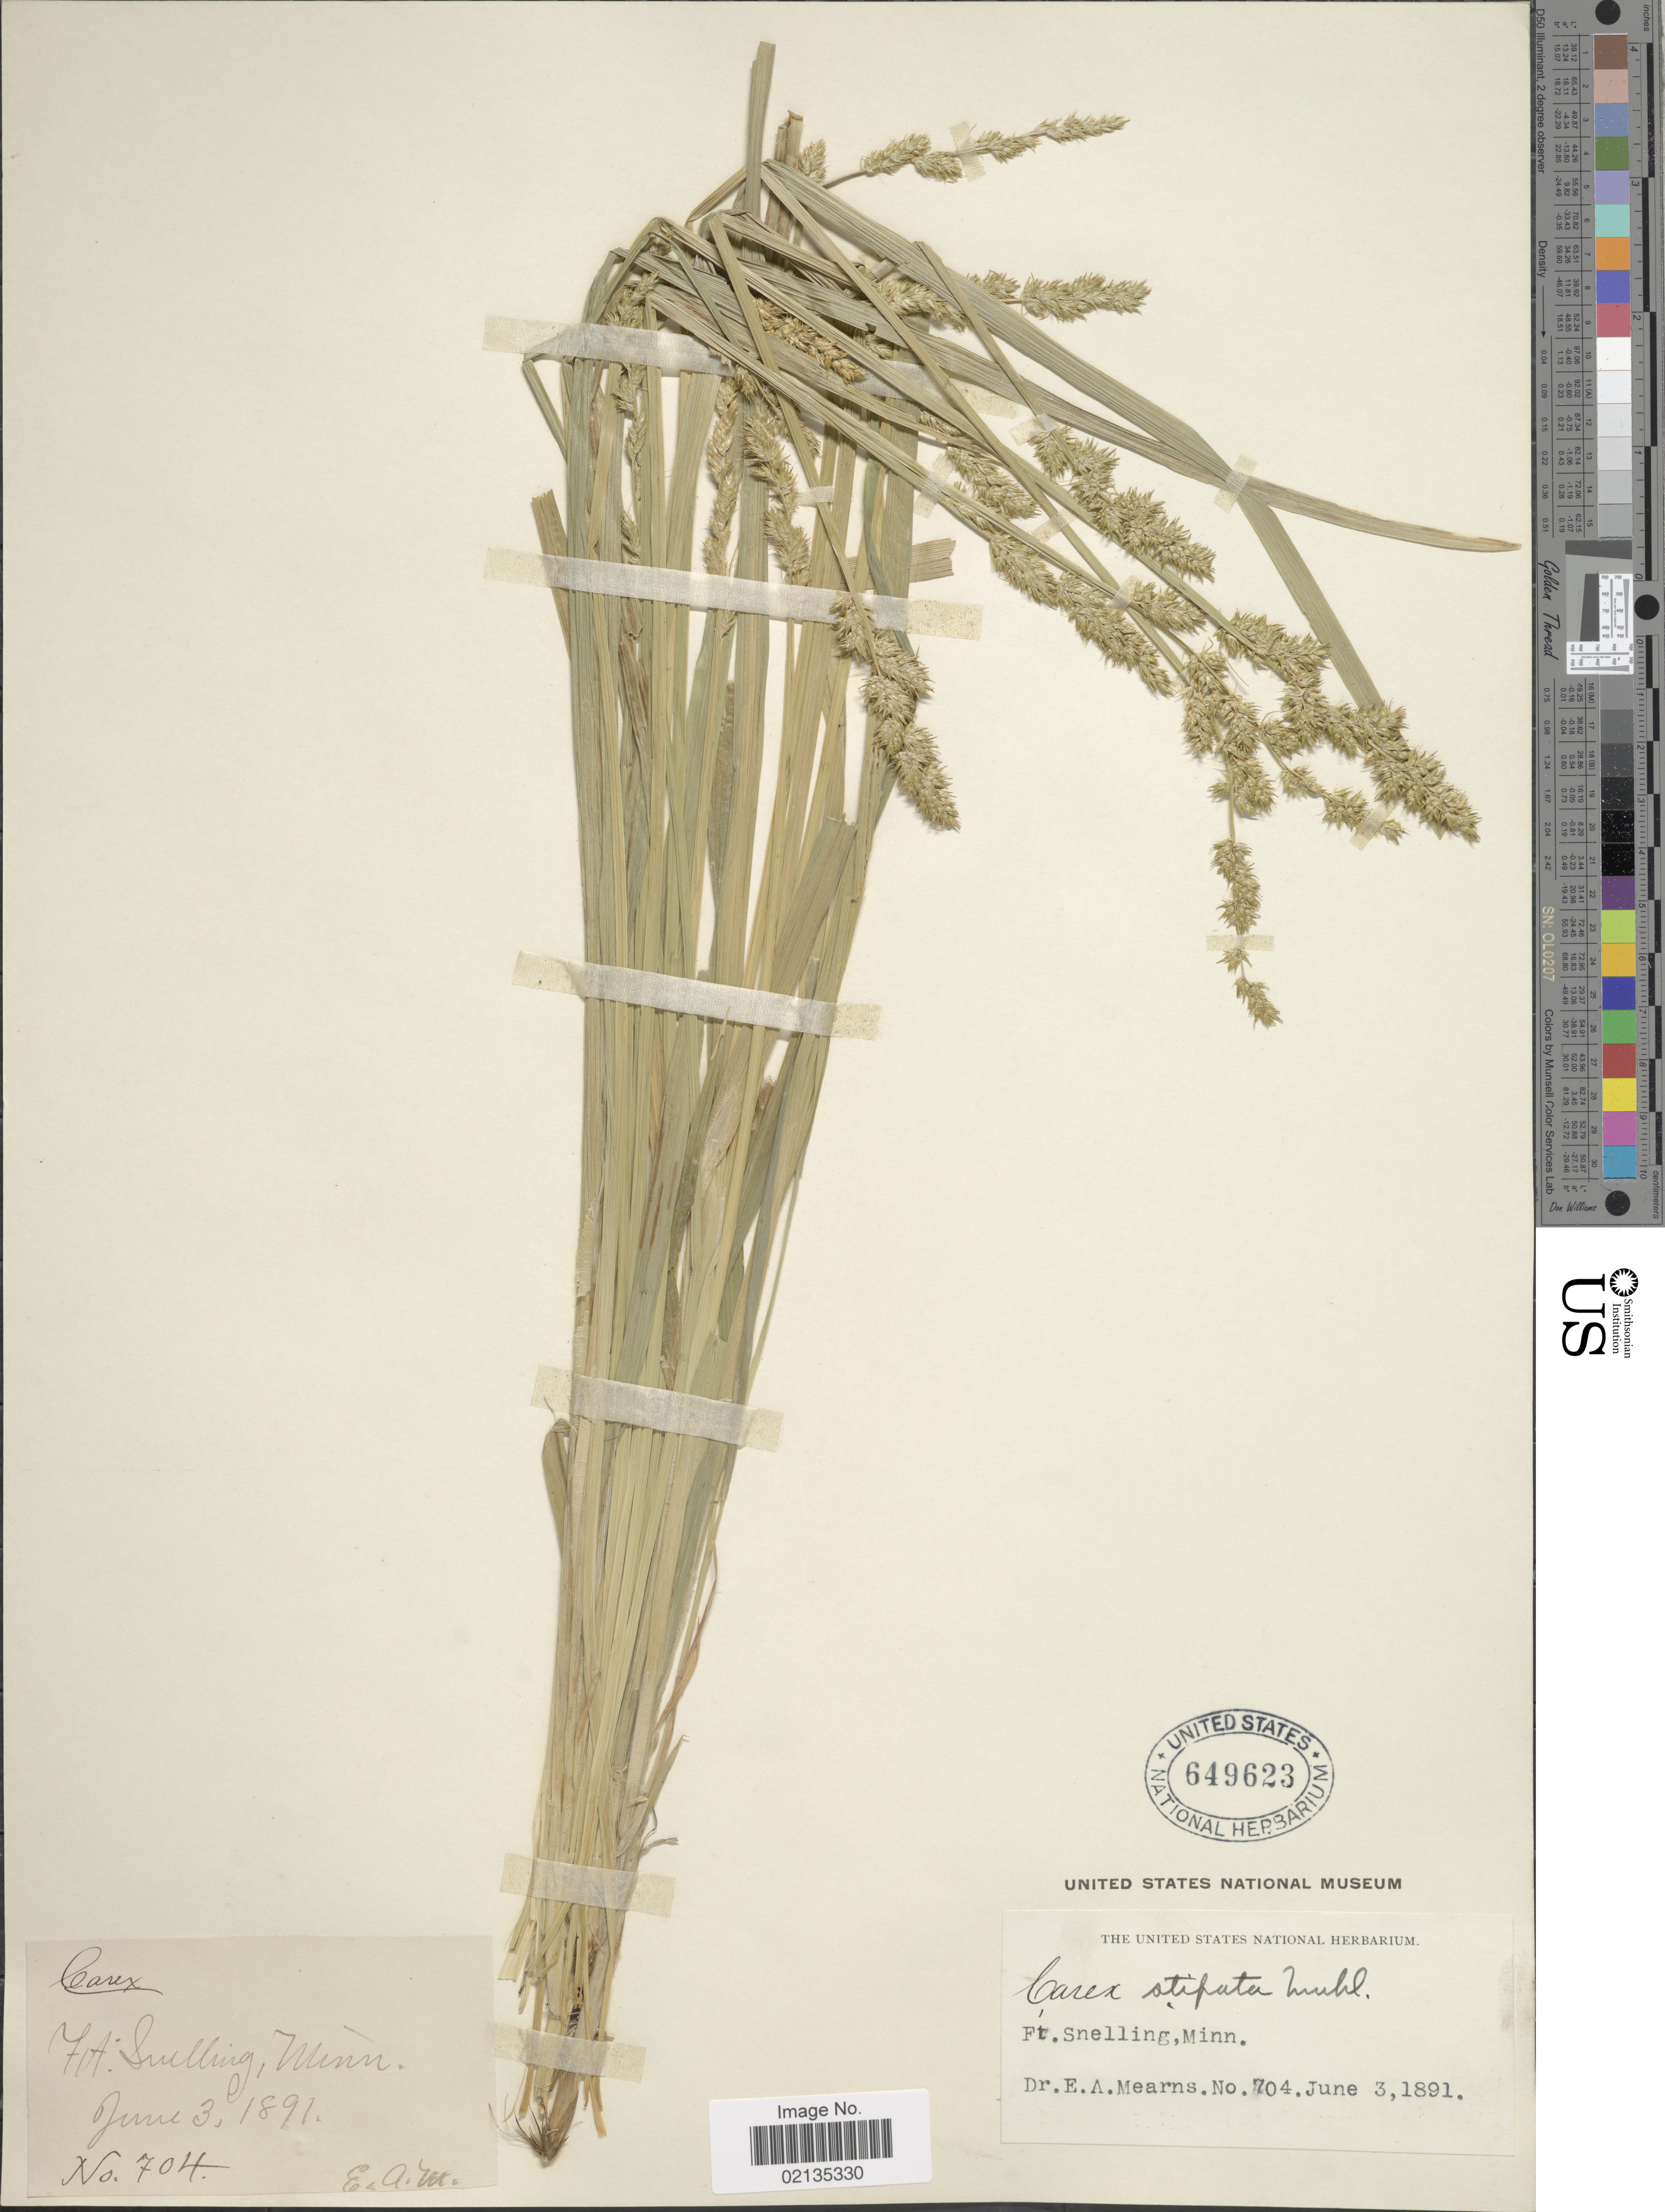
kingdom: Plantae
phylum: Tracheophyta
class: Liliopsida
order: Poales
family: Cyperaceae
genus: Carex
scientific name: Carex stipata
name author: Muhl. ex Willd.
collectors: E. A. Mearns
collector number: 704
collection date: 1891-06-03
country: United States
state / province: Minnesota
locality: Ft. Snelling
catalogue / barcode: US 649623